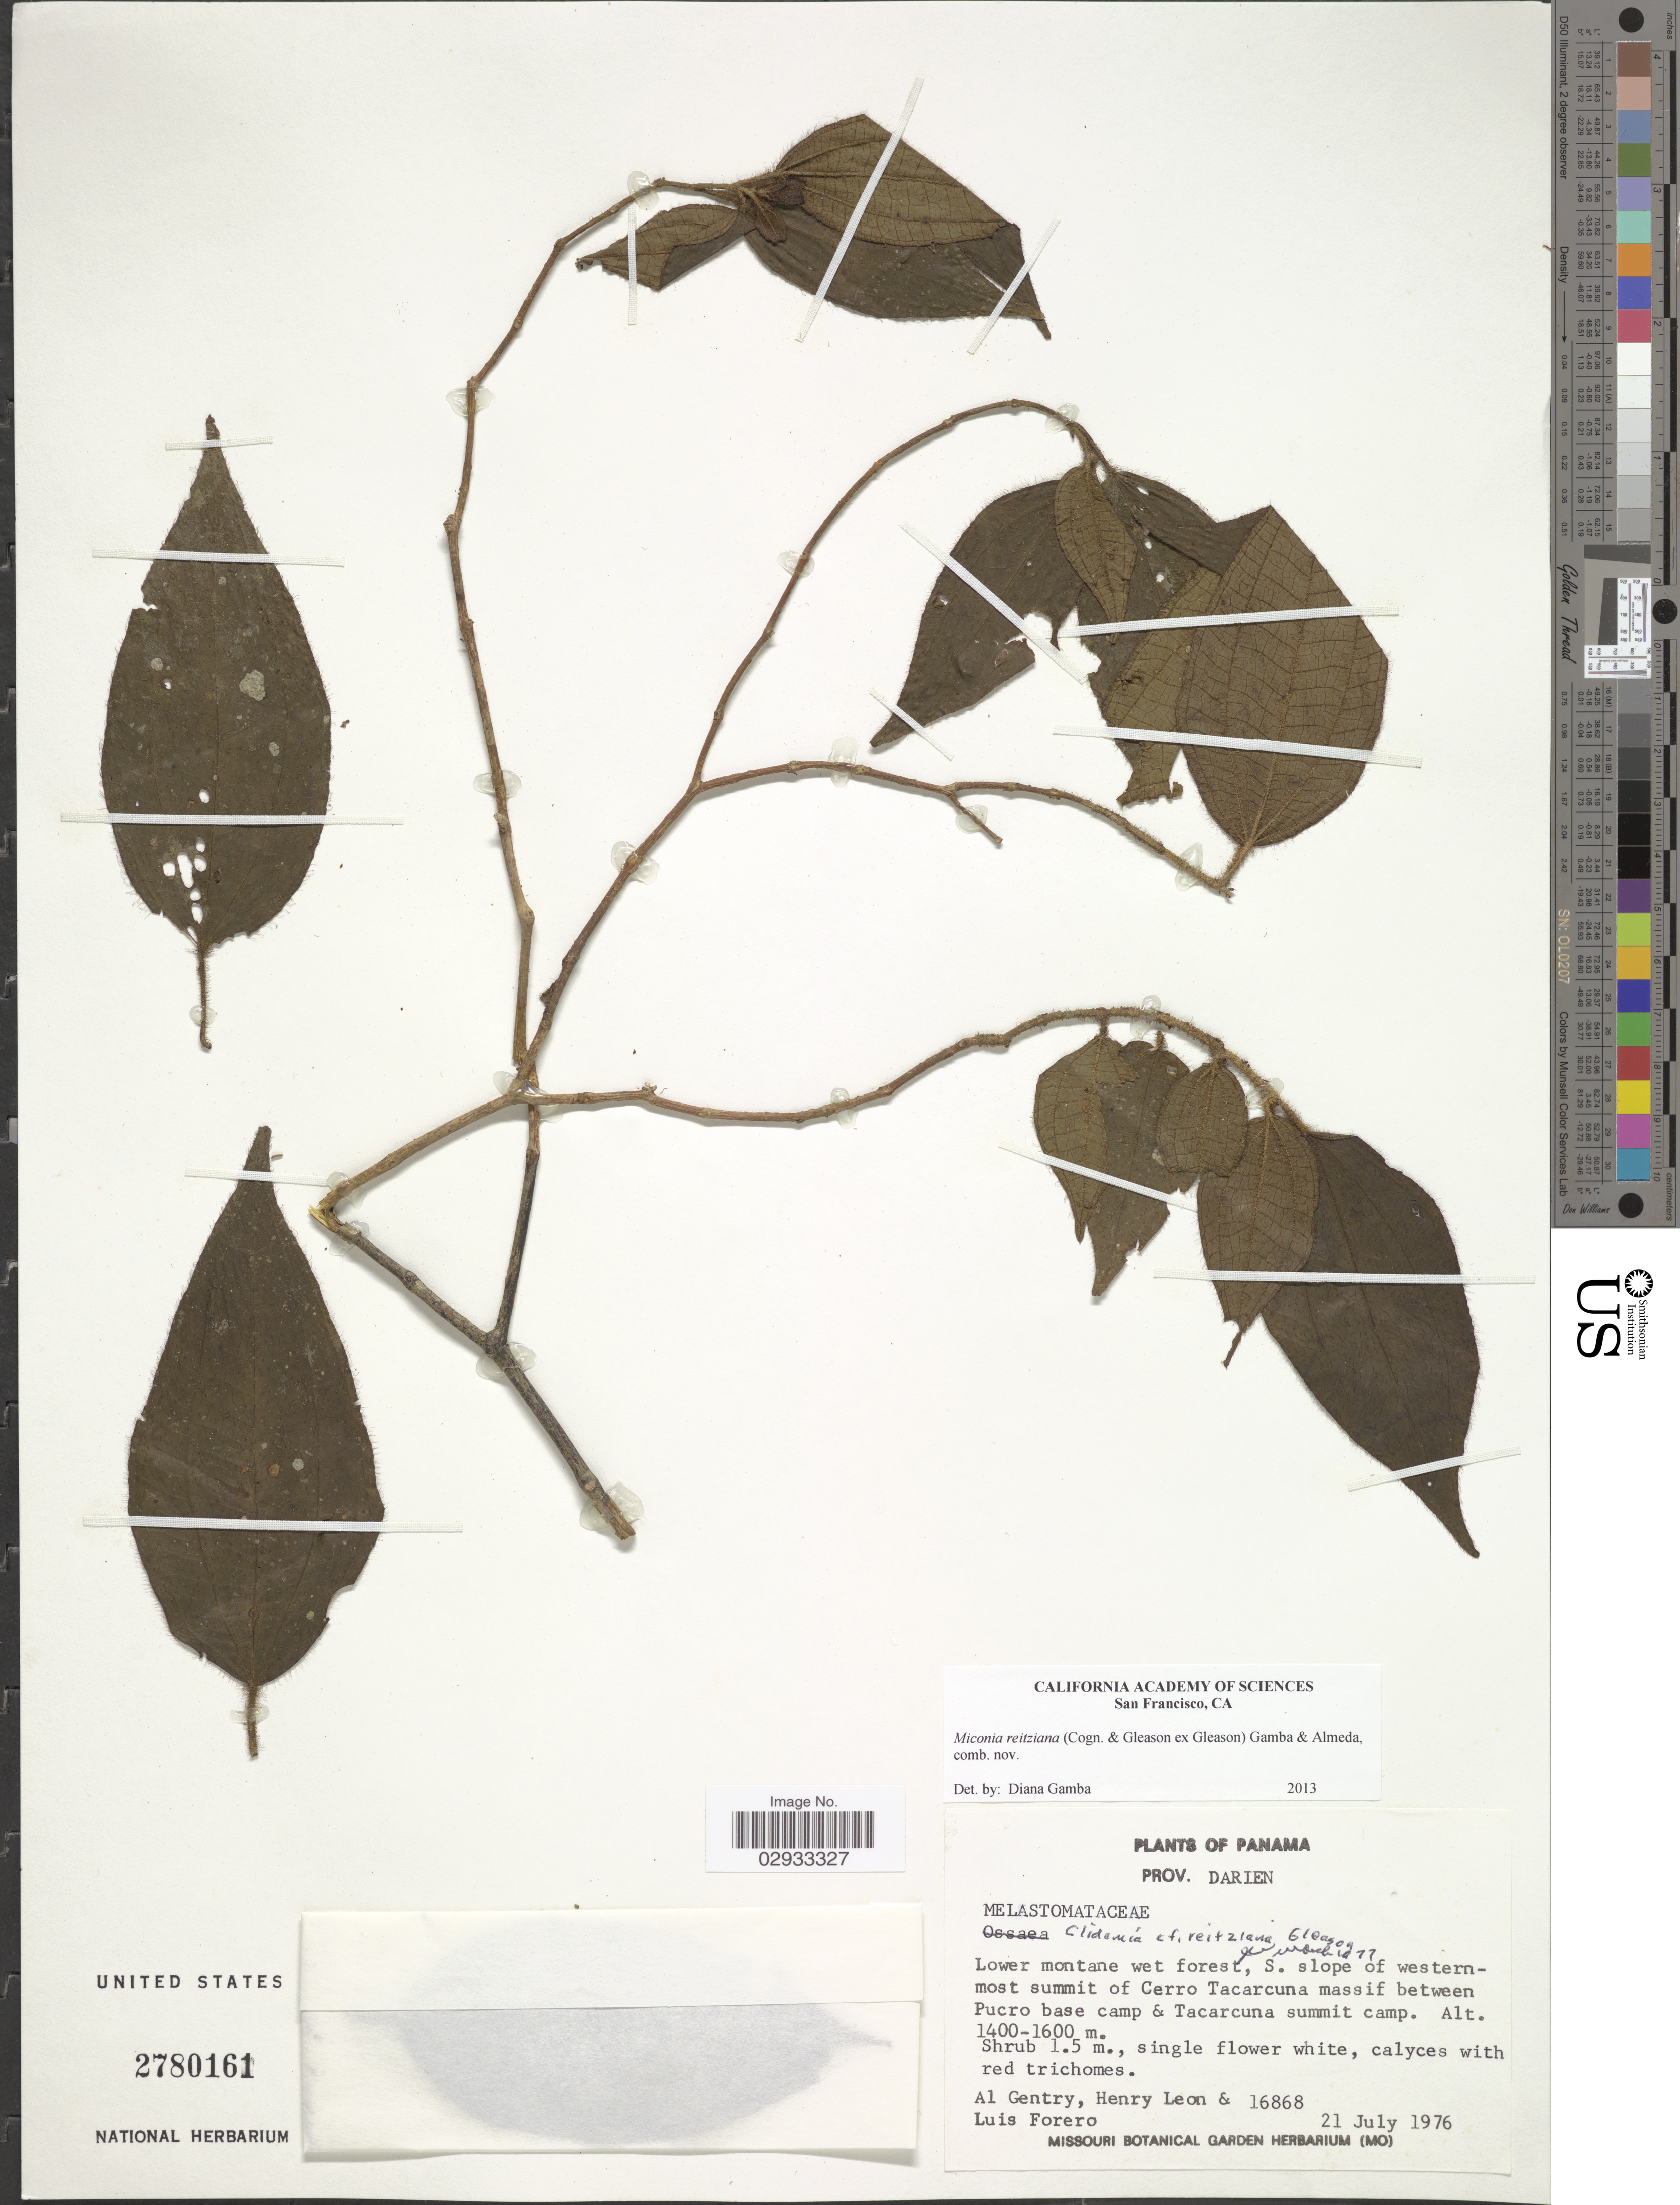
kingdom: Plantae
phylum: Tracheophyta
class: Magnoliopsida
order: Myrtales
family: Melastomataceae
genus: Miconia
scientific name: Miconia reitziana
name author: (Cogn. & Gleason) Gamba & Almeda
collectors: A. H. Gentry, Henry Leon & L. Ferero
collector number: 16868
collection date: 1976-07-21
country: Panama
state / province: Darién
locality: S. slope of western,ost summit of Cerro Tacarcuna massif between Pucro base camp & Tacarcuna summit camp.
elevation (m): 1400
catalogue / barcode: US 2780161